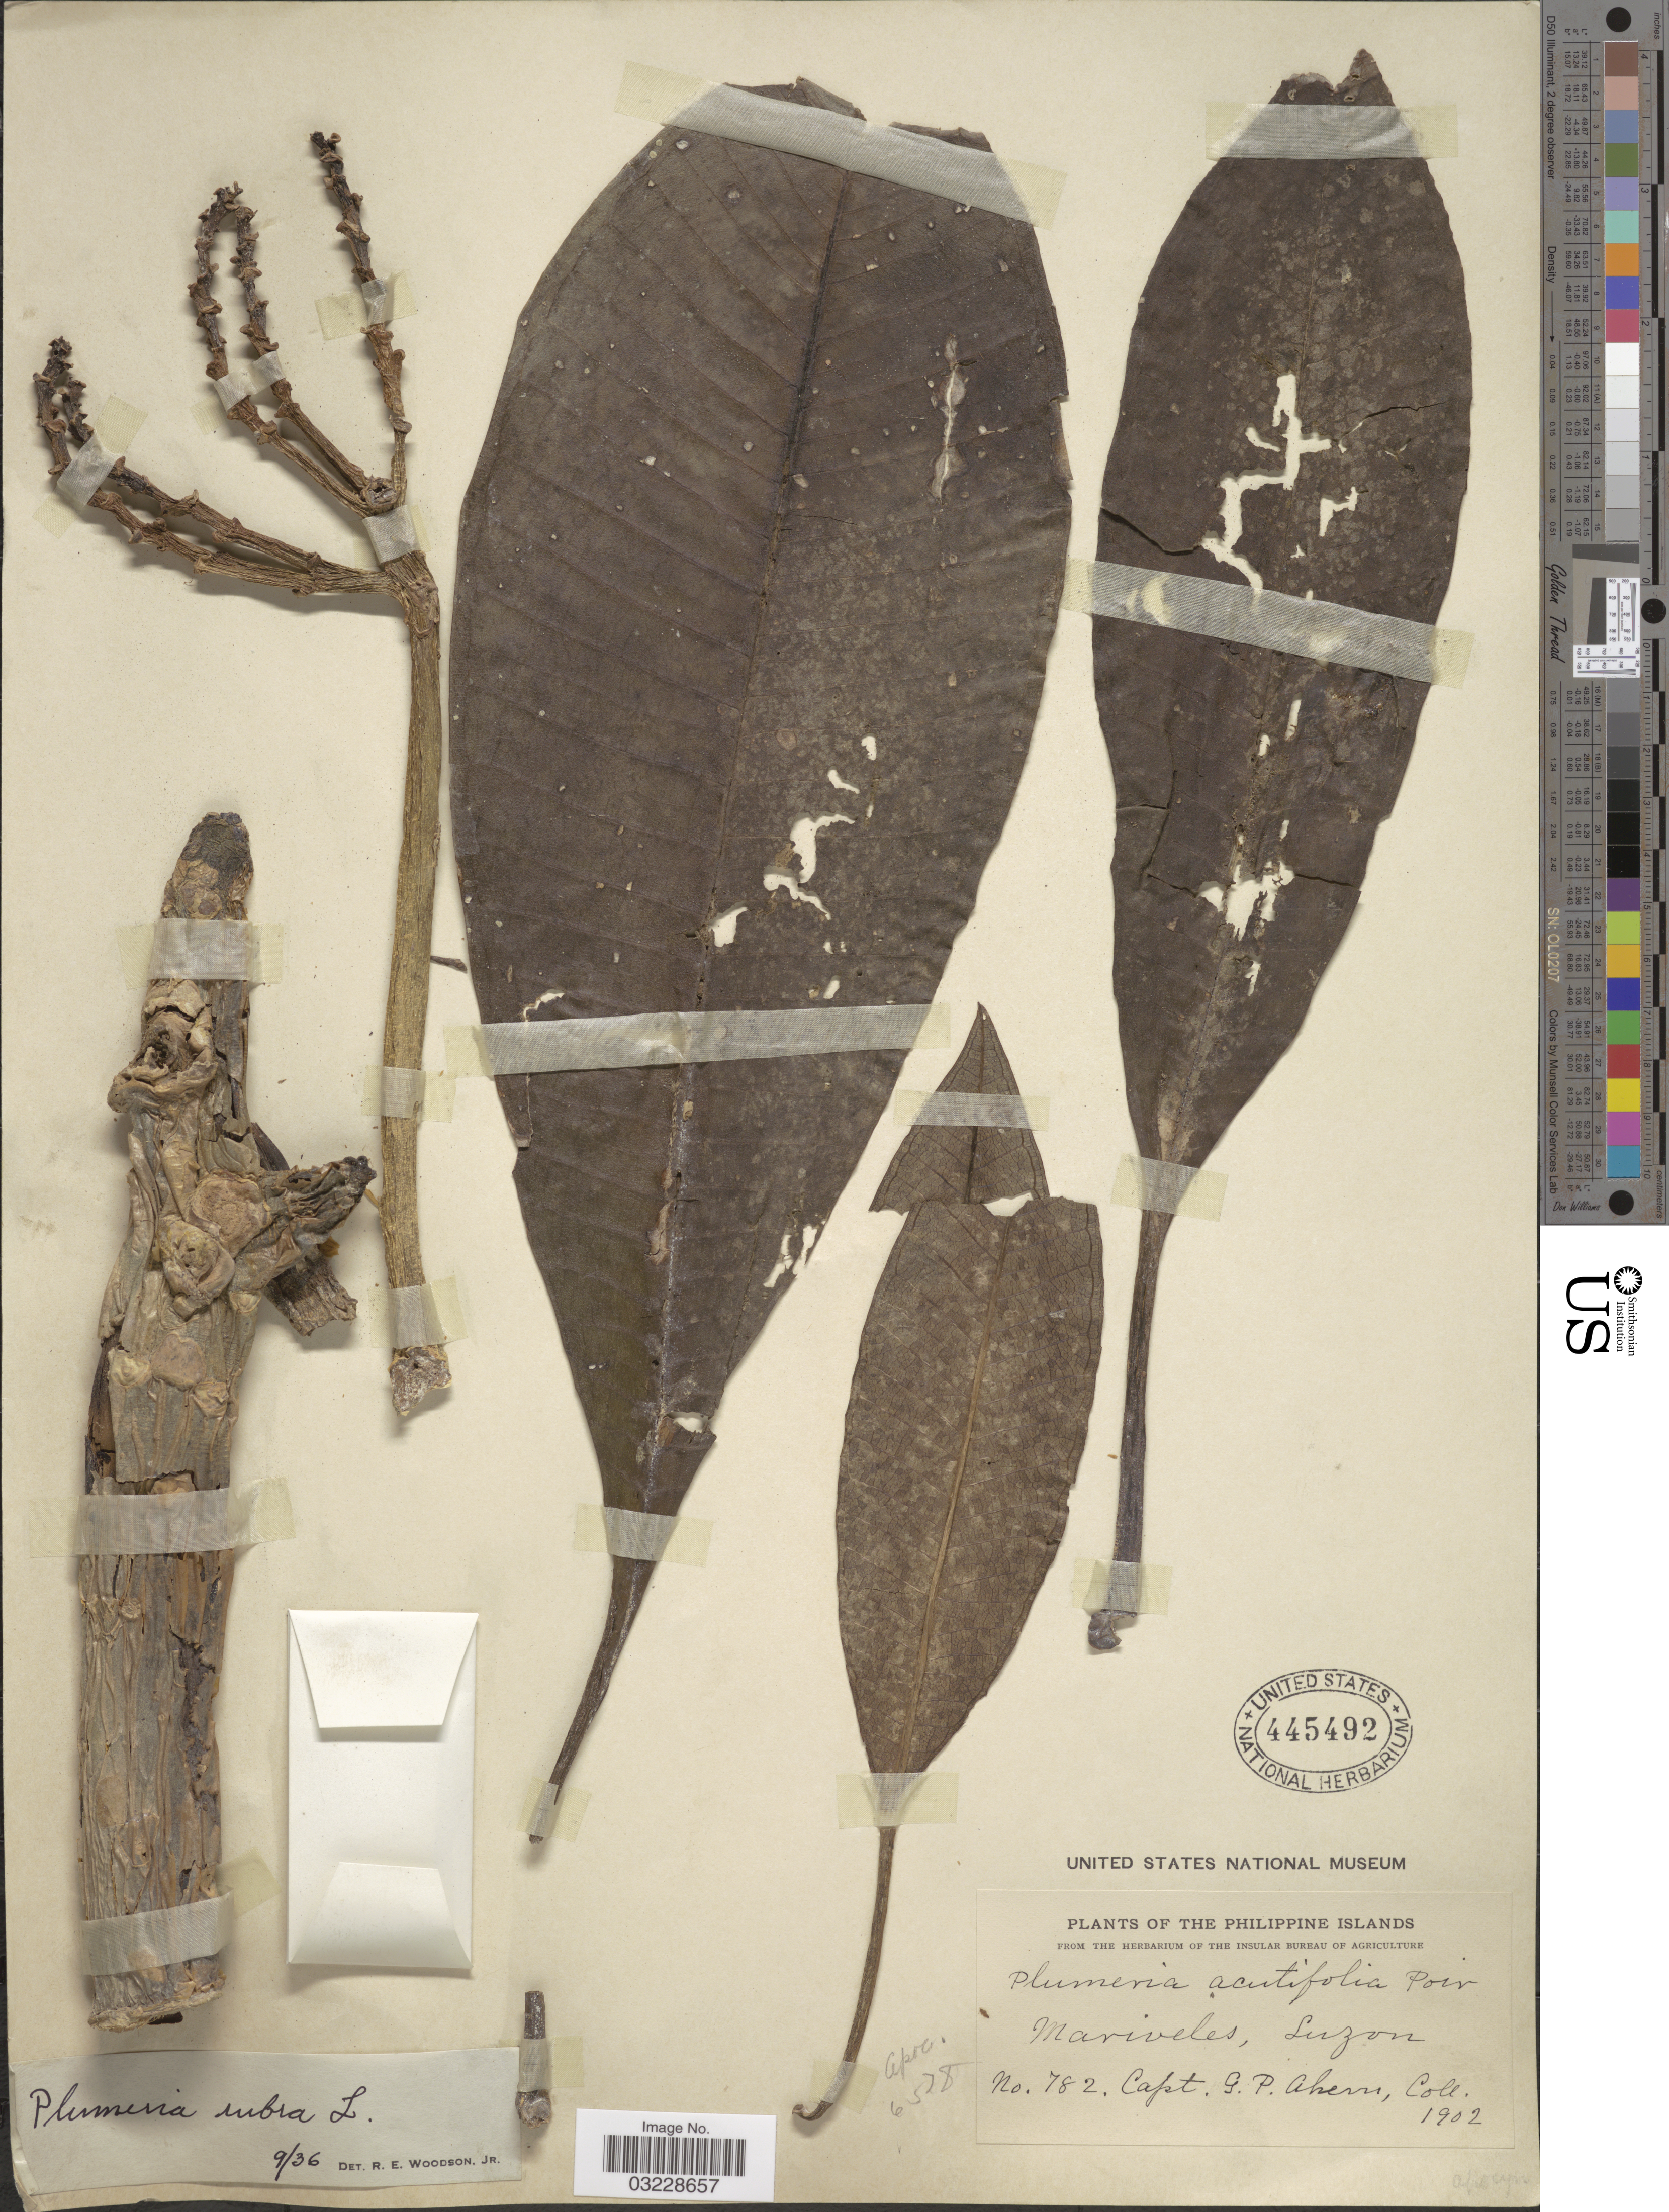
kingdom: Plantae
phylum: Tracheophyta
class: Magnoliopsida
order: Gentianales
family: Apocynaceae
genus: Plumeria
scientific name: Plumeria rubra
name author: L.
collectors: G. Ahern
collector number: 782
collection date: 1902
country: Philippines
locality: Mariveles, Luzon.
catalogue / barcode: US 445492